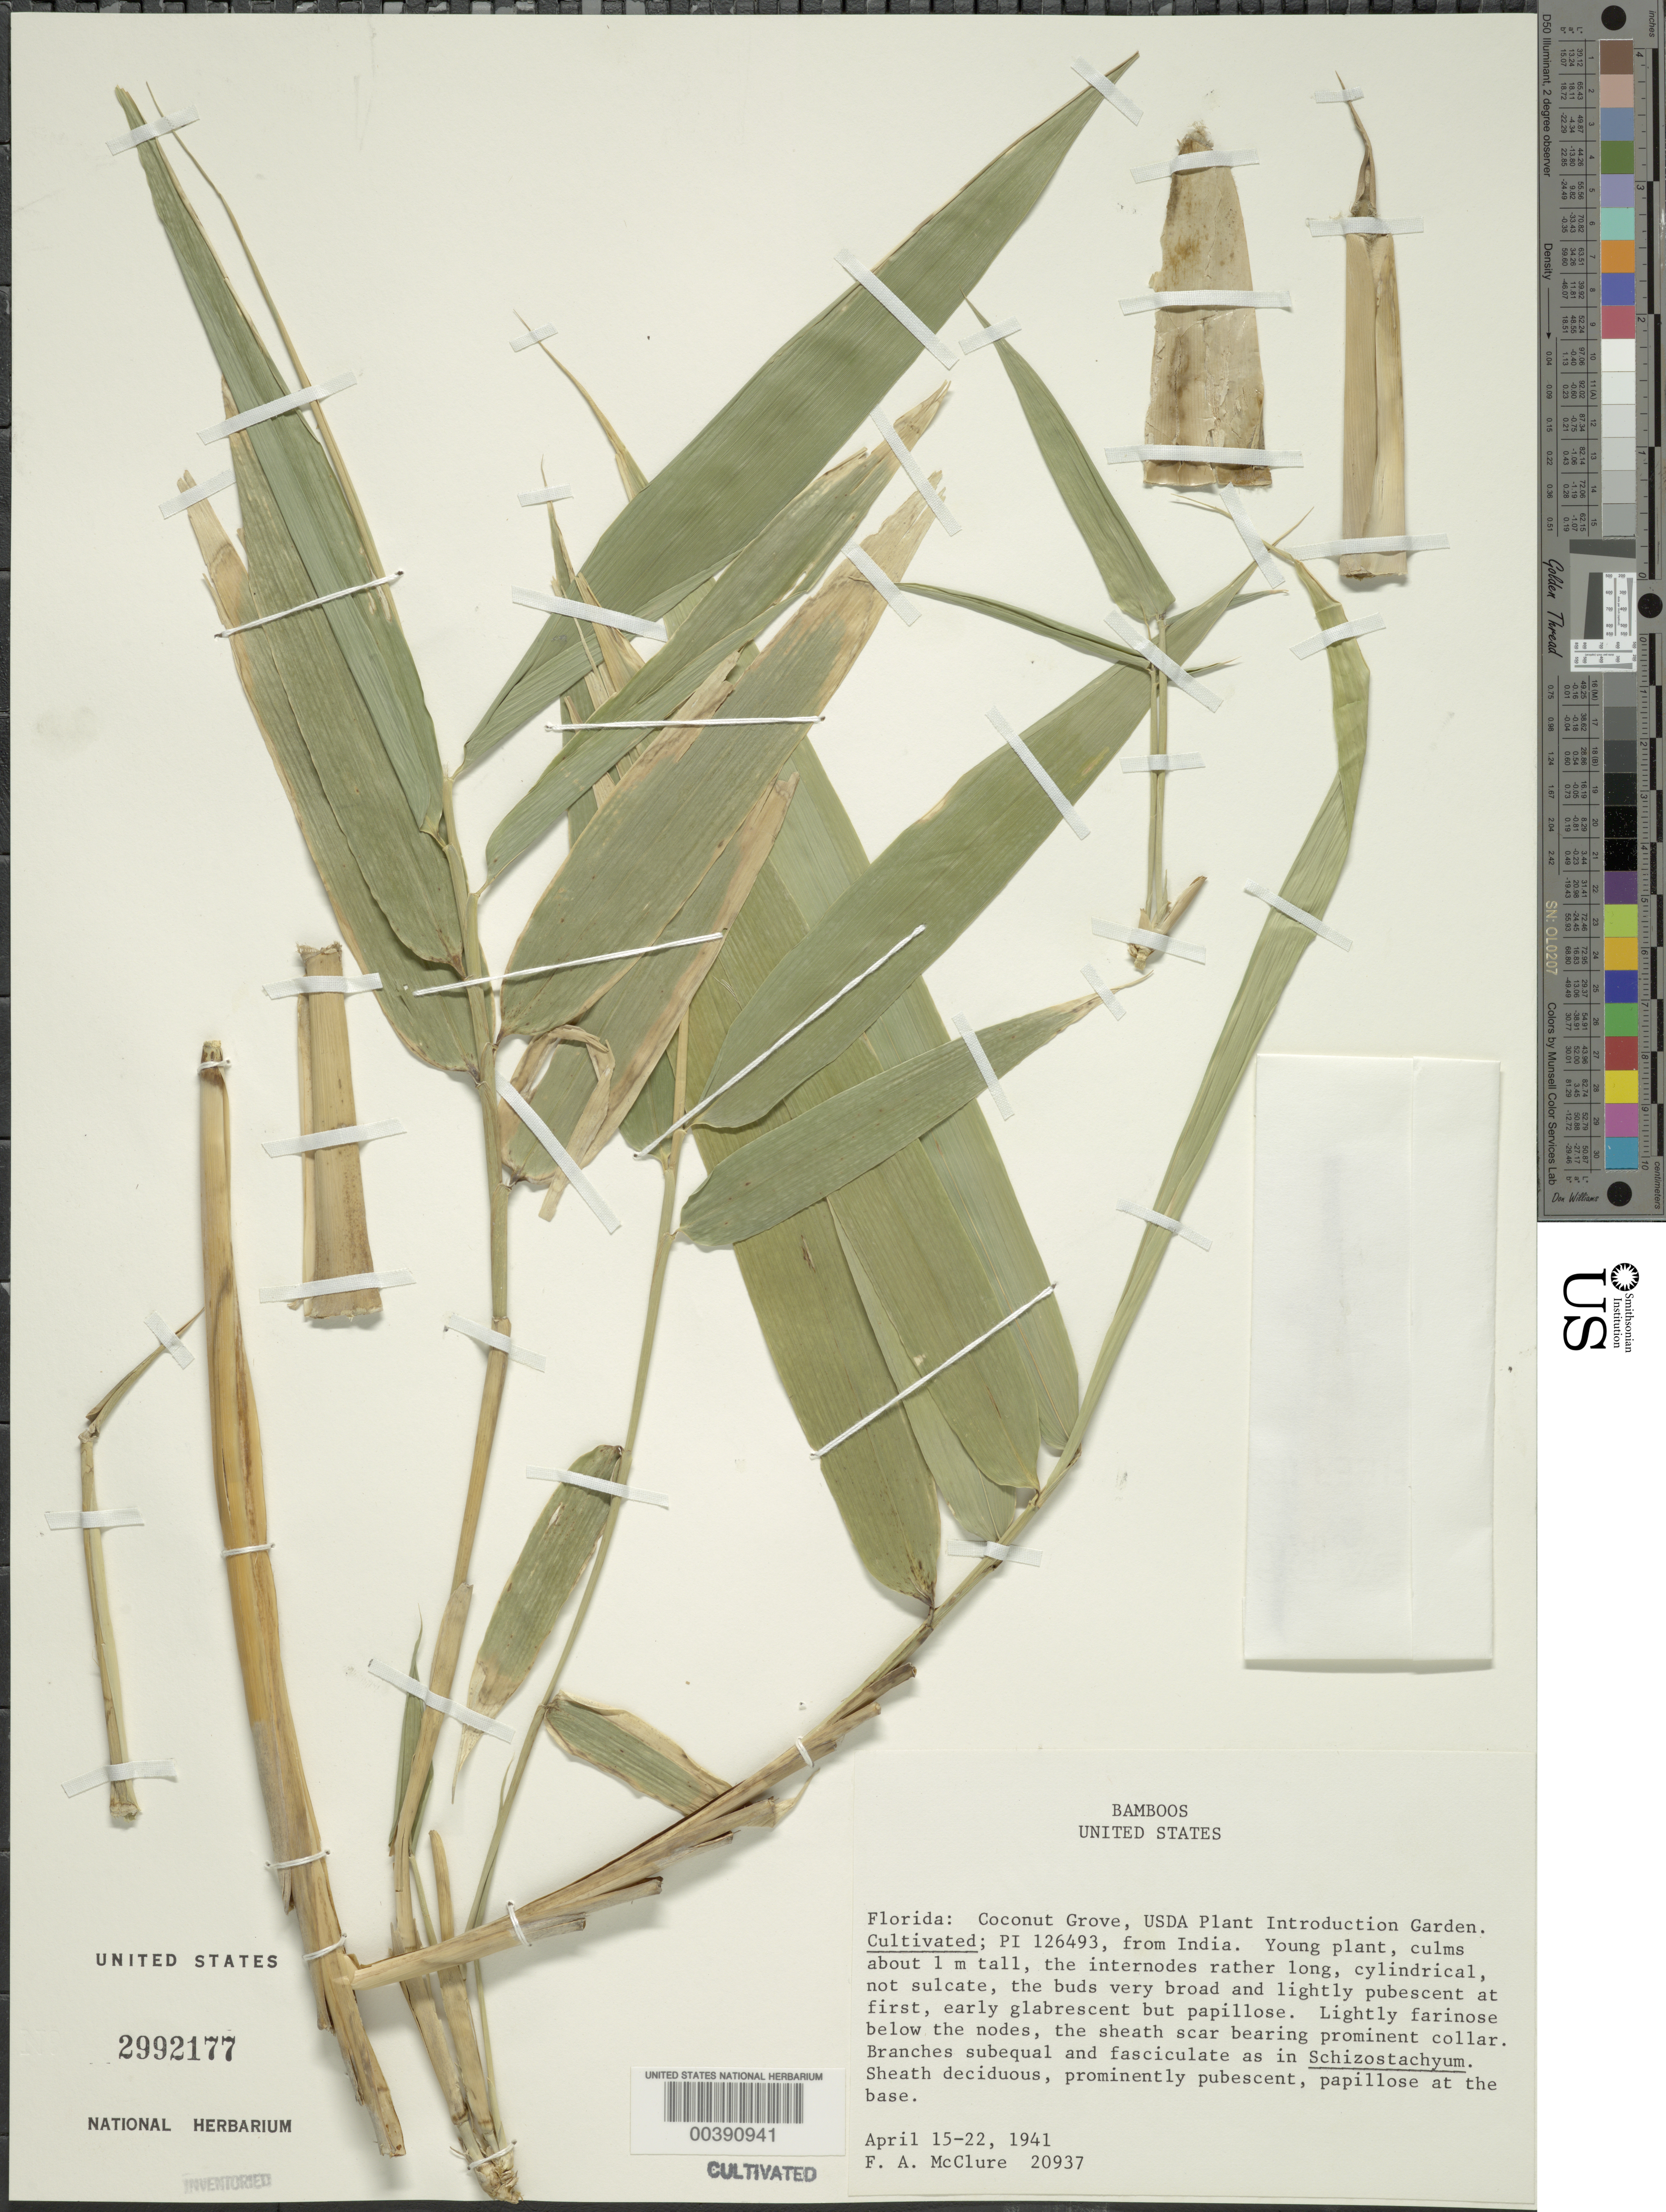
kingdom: Plantae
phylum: Tracheophyta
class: Liliopsida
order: Poales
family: Poaceae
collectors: F. A. McClure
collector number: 20937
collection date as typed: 15 Apr 1941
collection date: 1941-04-15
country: United States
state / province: Florida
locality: Coconut Grove, USDA, Plant Introduction Garden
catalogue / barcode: US 2992177